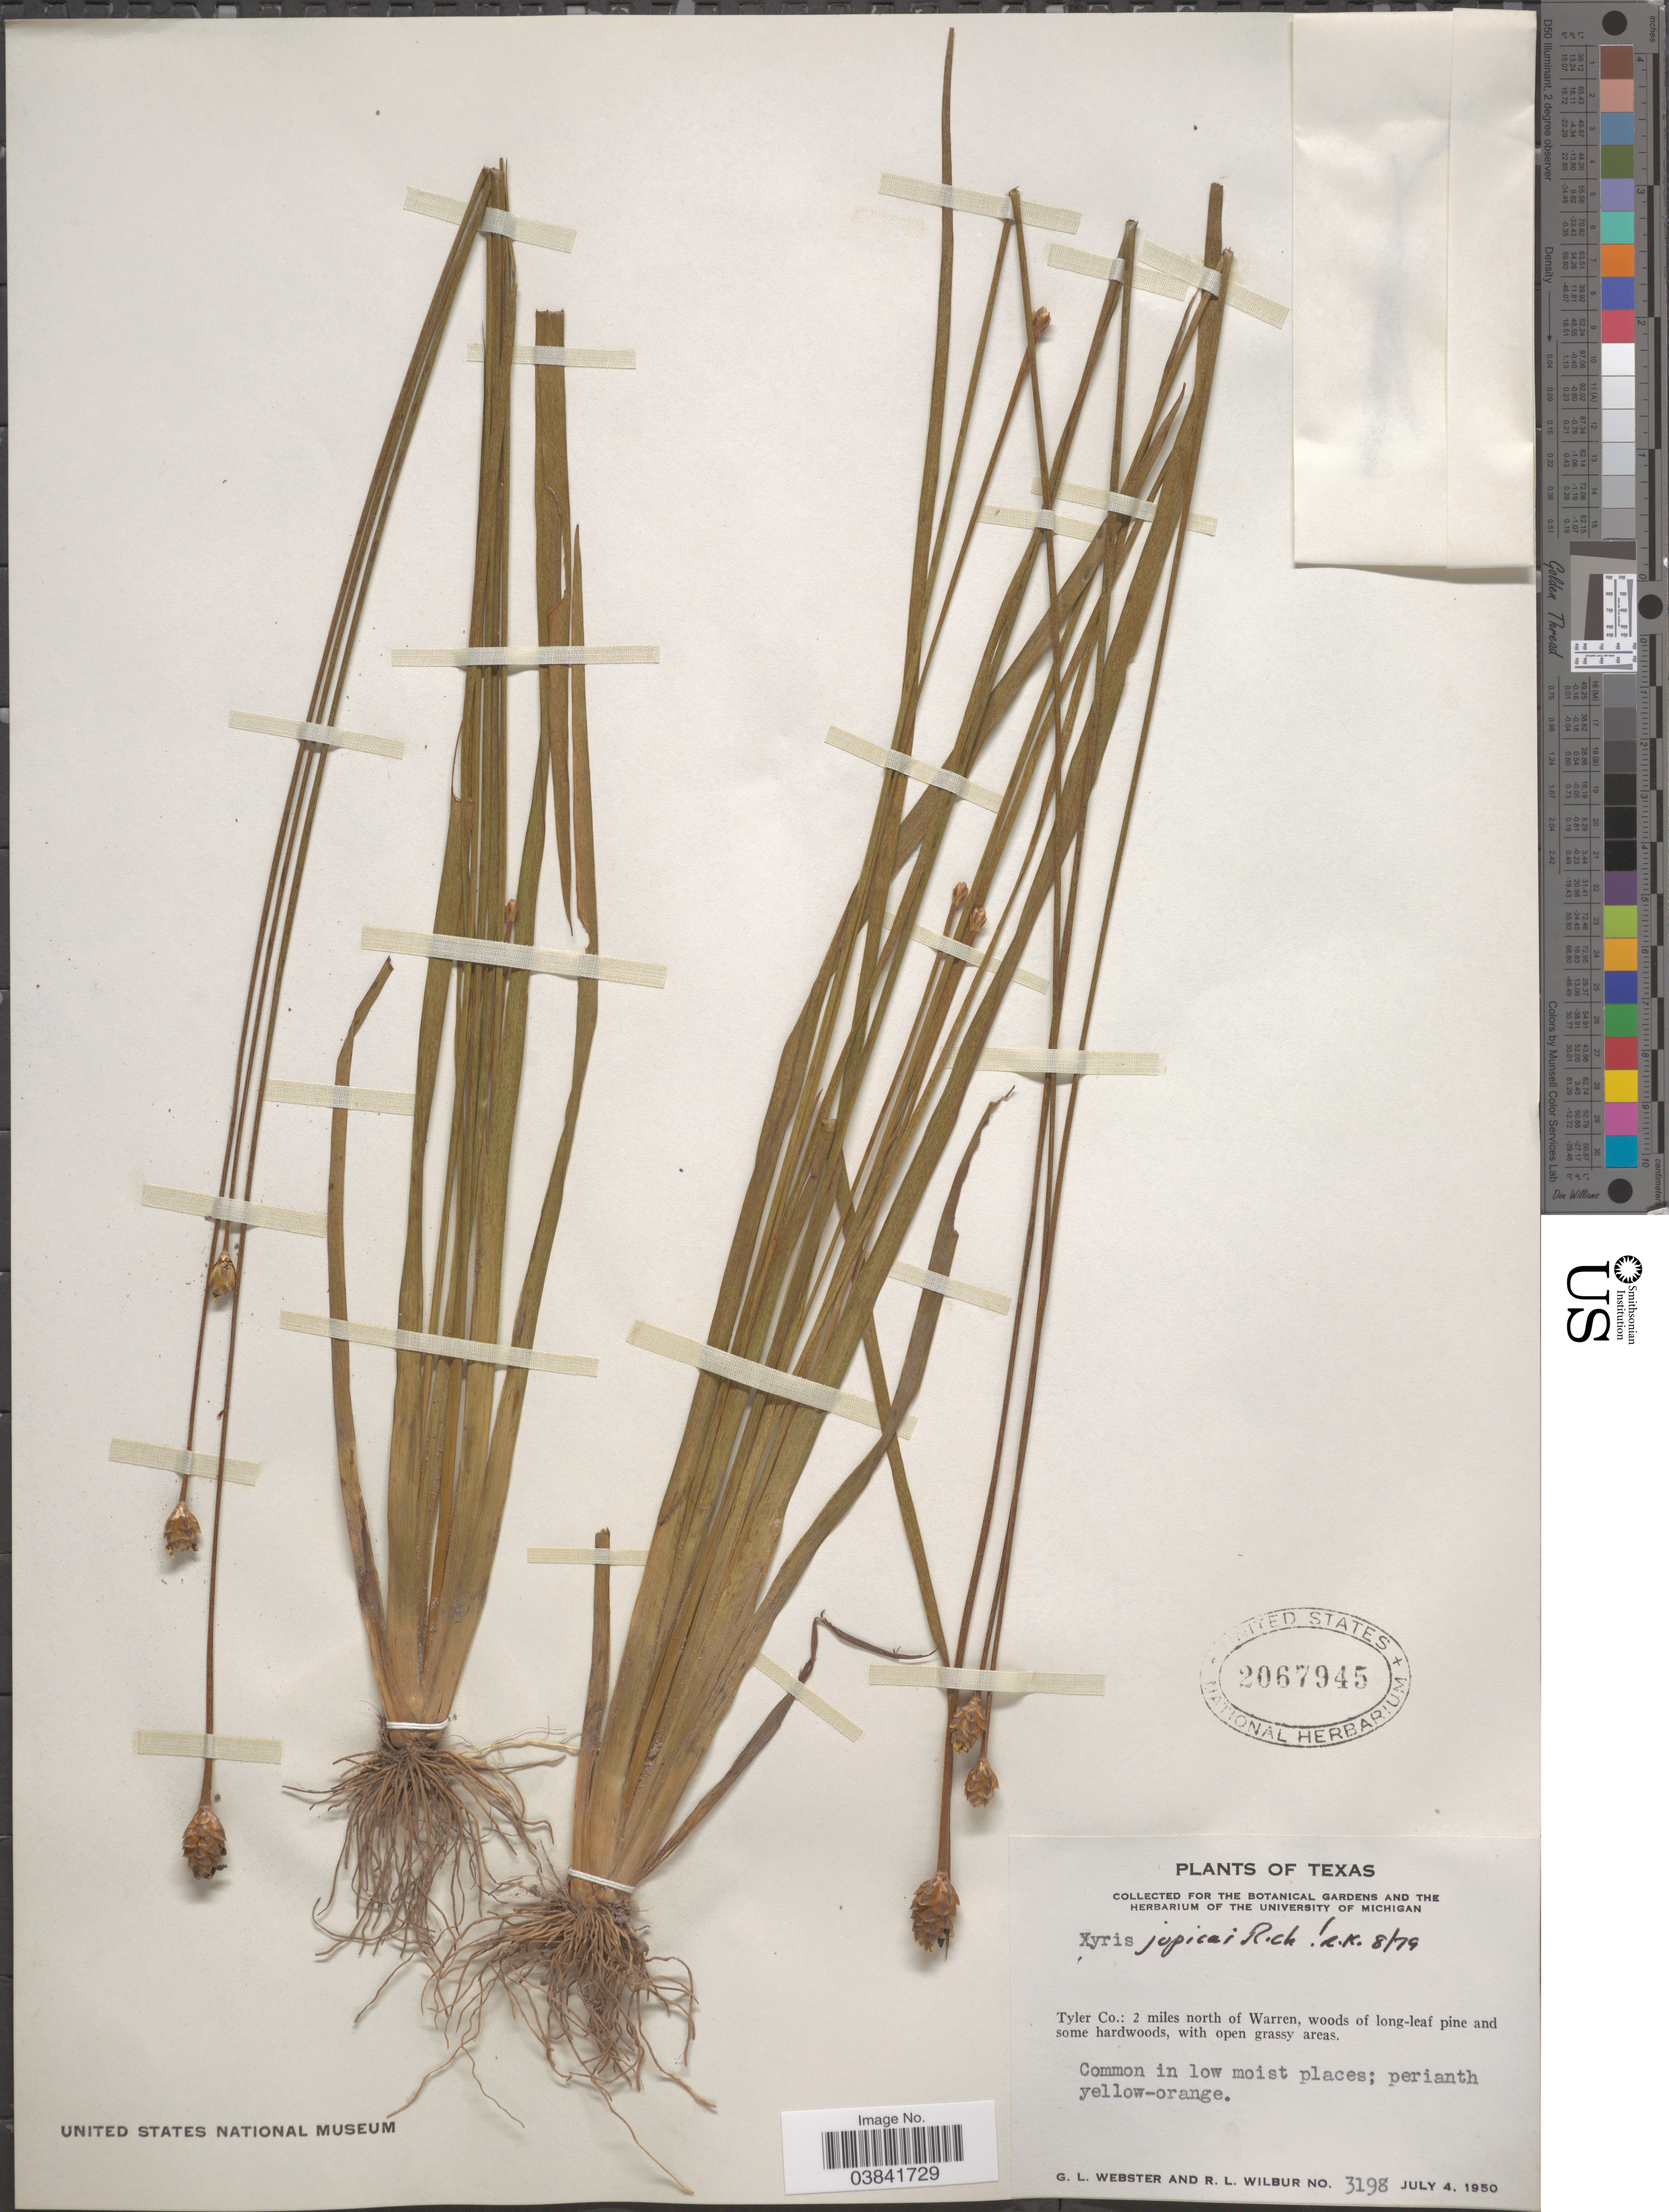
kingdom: Plantae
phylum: Tracheophyta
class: Liliopsida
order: Poales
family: Xyridaceae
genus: Xyris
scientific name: Xyris jupicai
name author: Rich.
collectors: G. L. Webster & R. L. Wilbur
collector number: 3198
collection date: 1950-07-04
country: United States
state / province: Texas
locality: Tyler Co.: 2 miles north of Warren, woods of long-leaf pine and some hardwoods.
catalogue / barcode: US 2067945